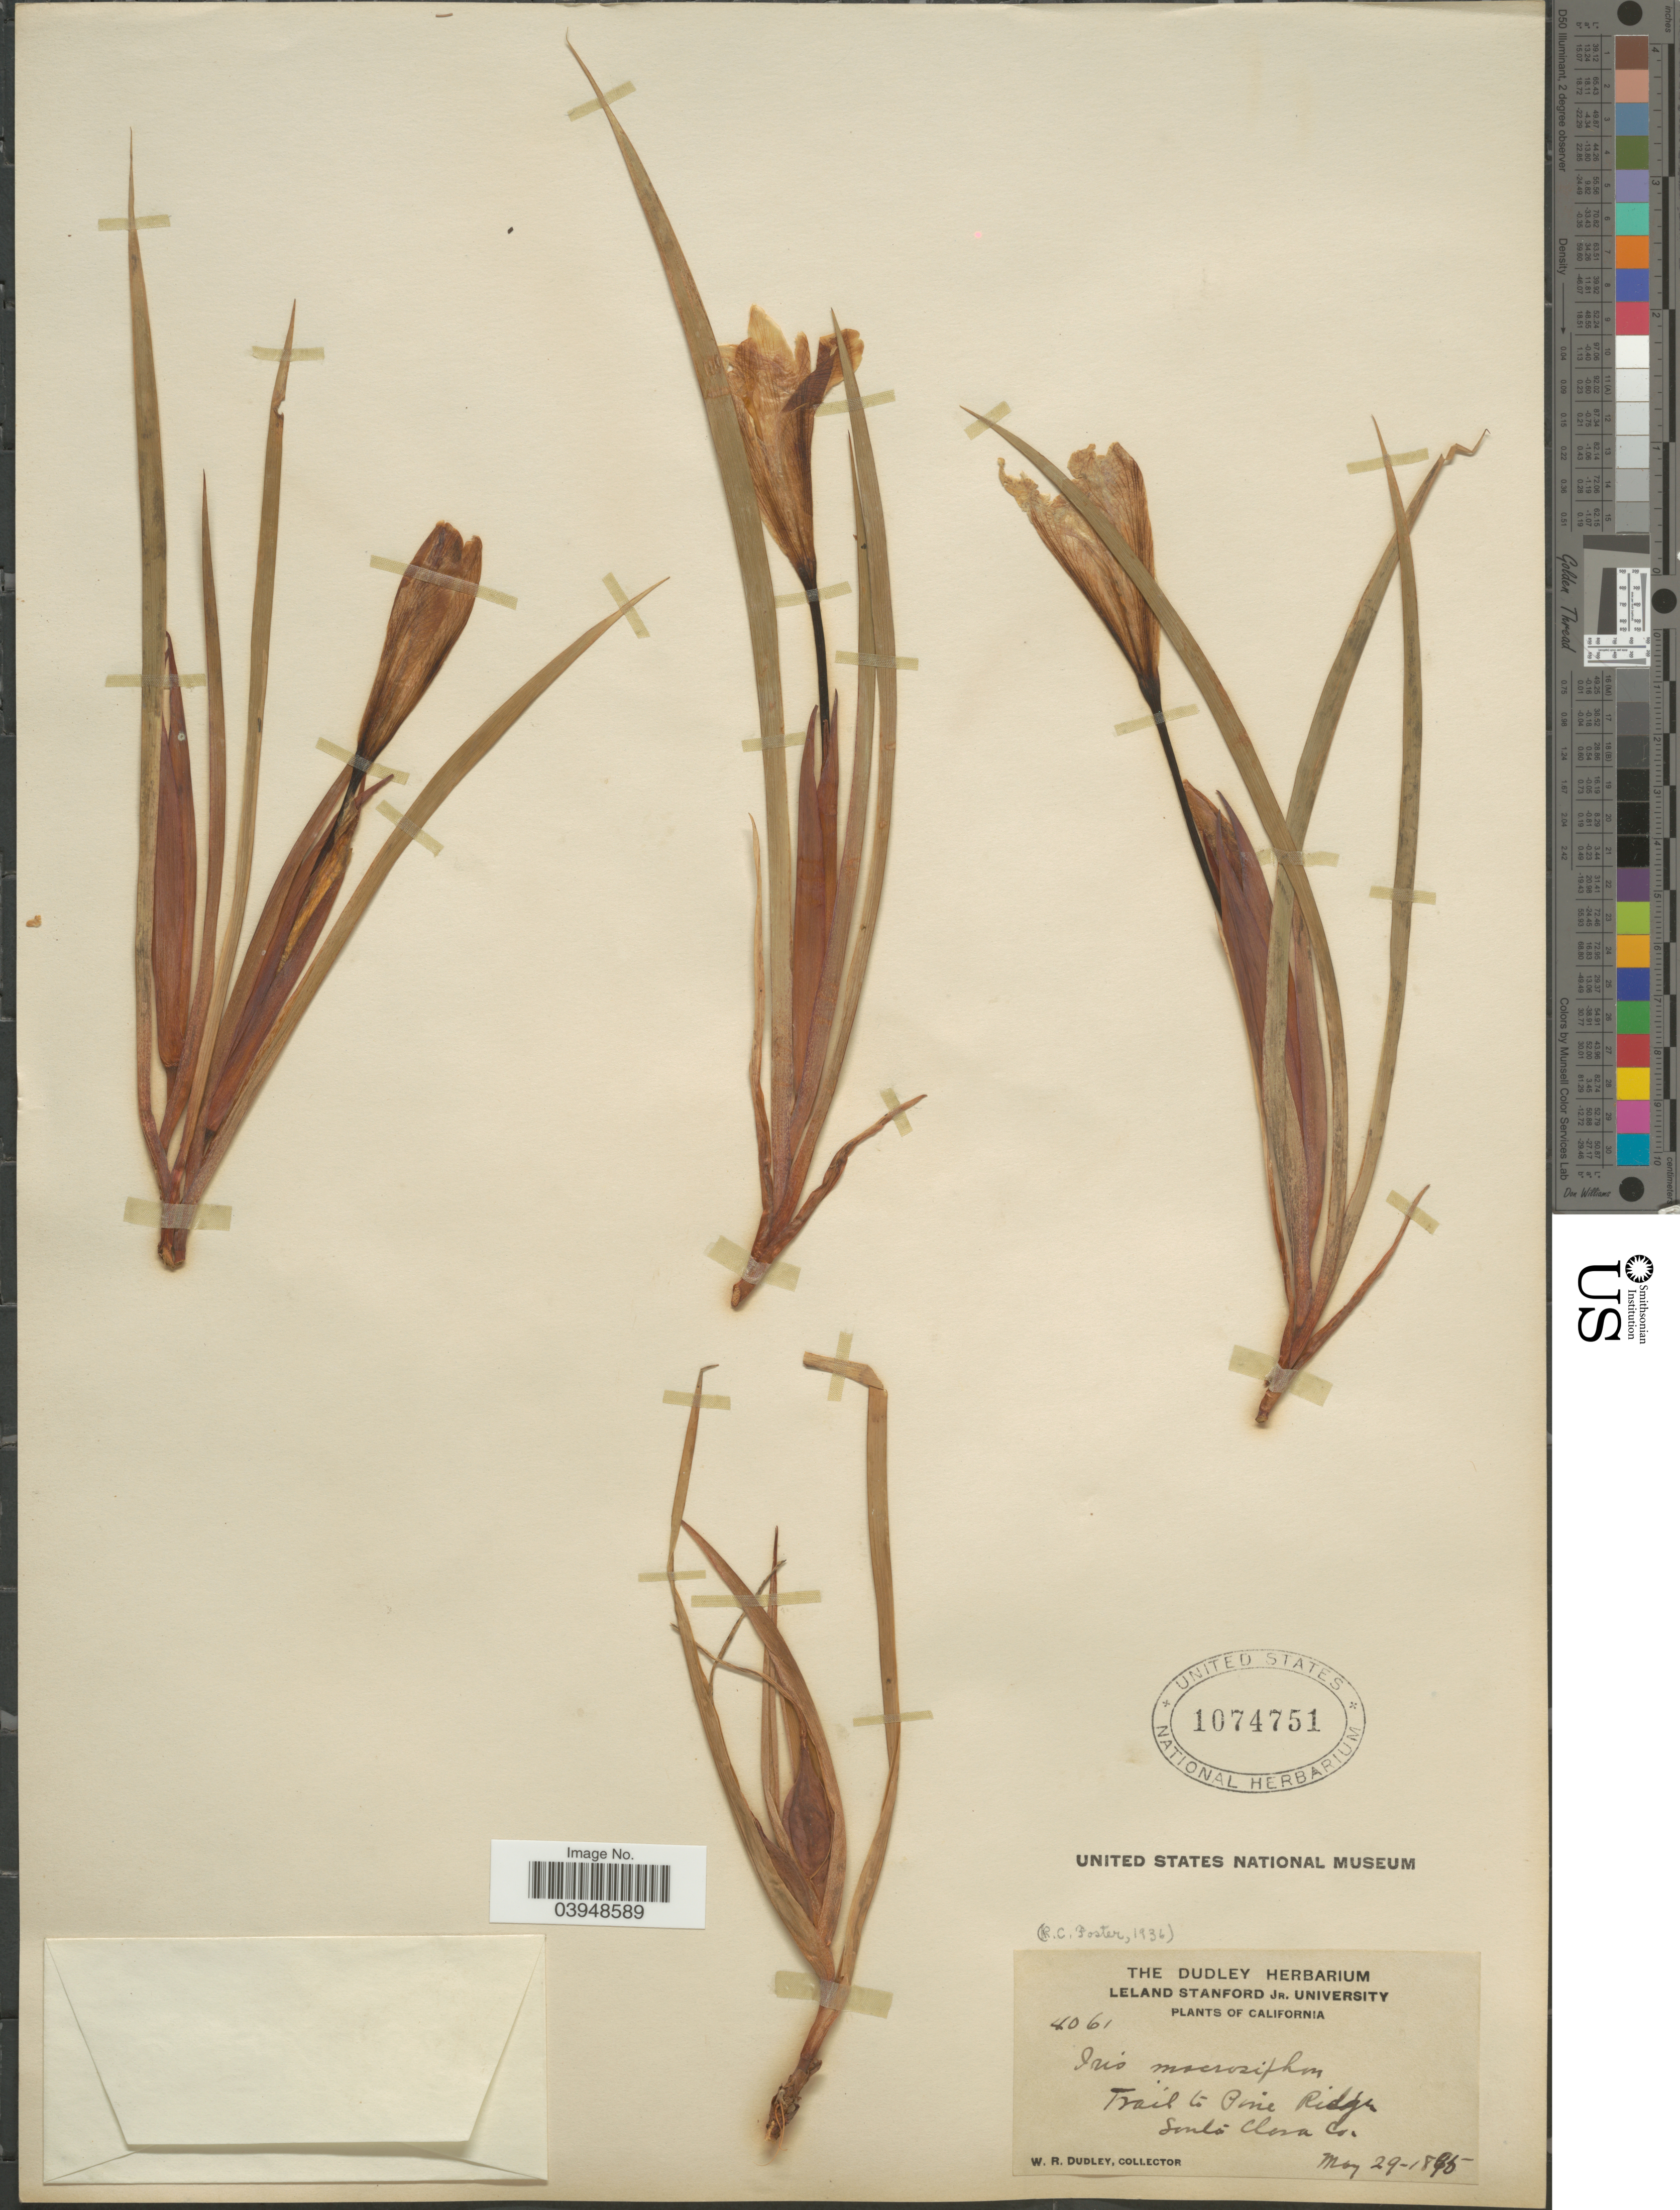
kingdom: Plantae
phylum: Tracheophyta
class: Liliopsida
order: Asparagales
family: Iridaceae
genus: Iris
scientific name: Iris macrosiphon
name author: Torr.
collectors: W. Dudley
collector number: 4061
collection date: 1895-05-29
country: United States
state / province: California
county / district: Santa Clara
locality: Trail to Pine Ridge. Santa Clara Co.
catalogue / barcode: US 1074751